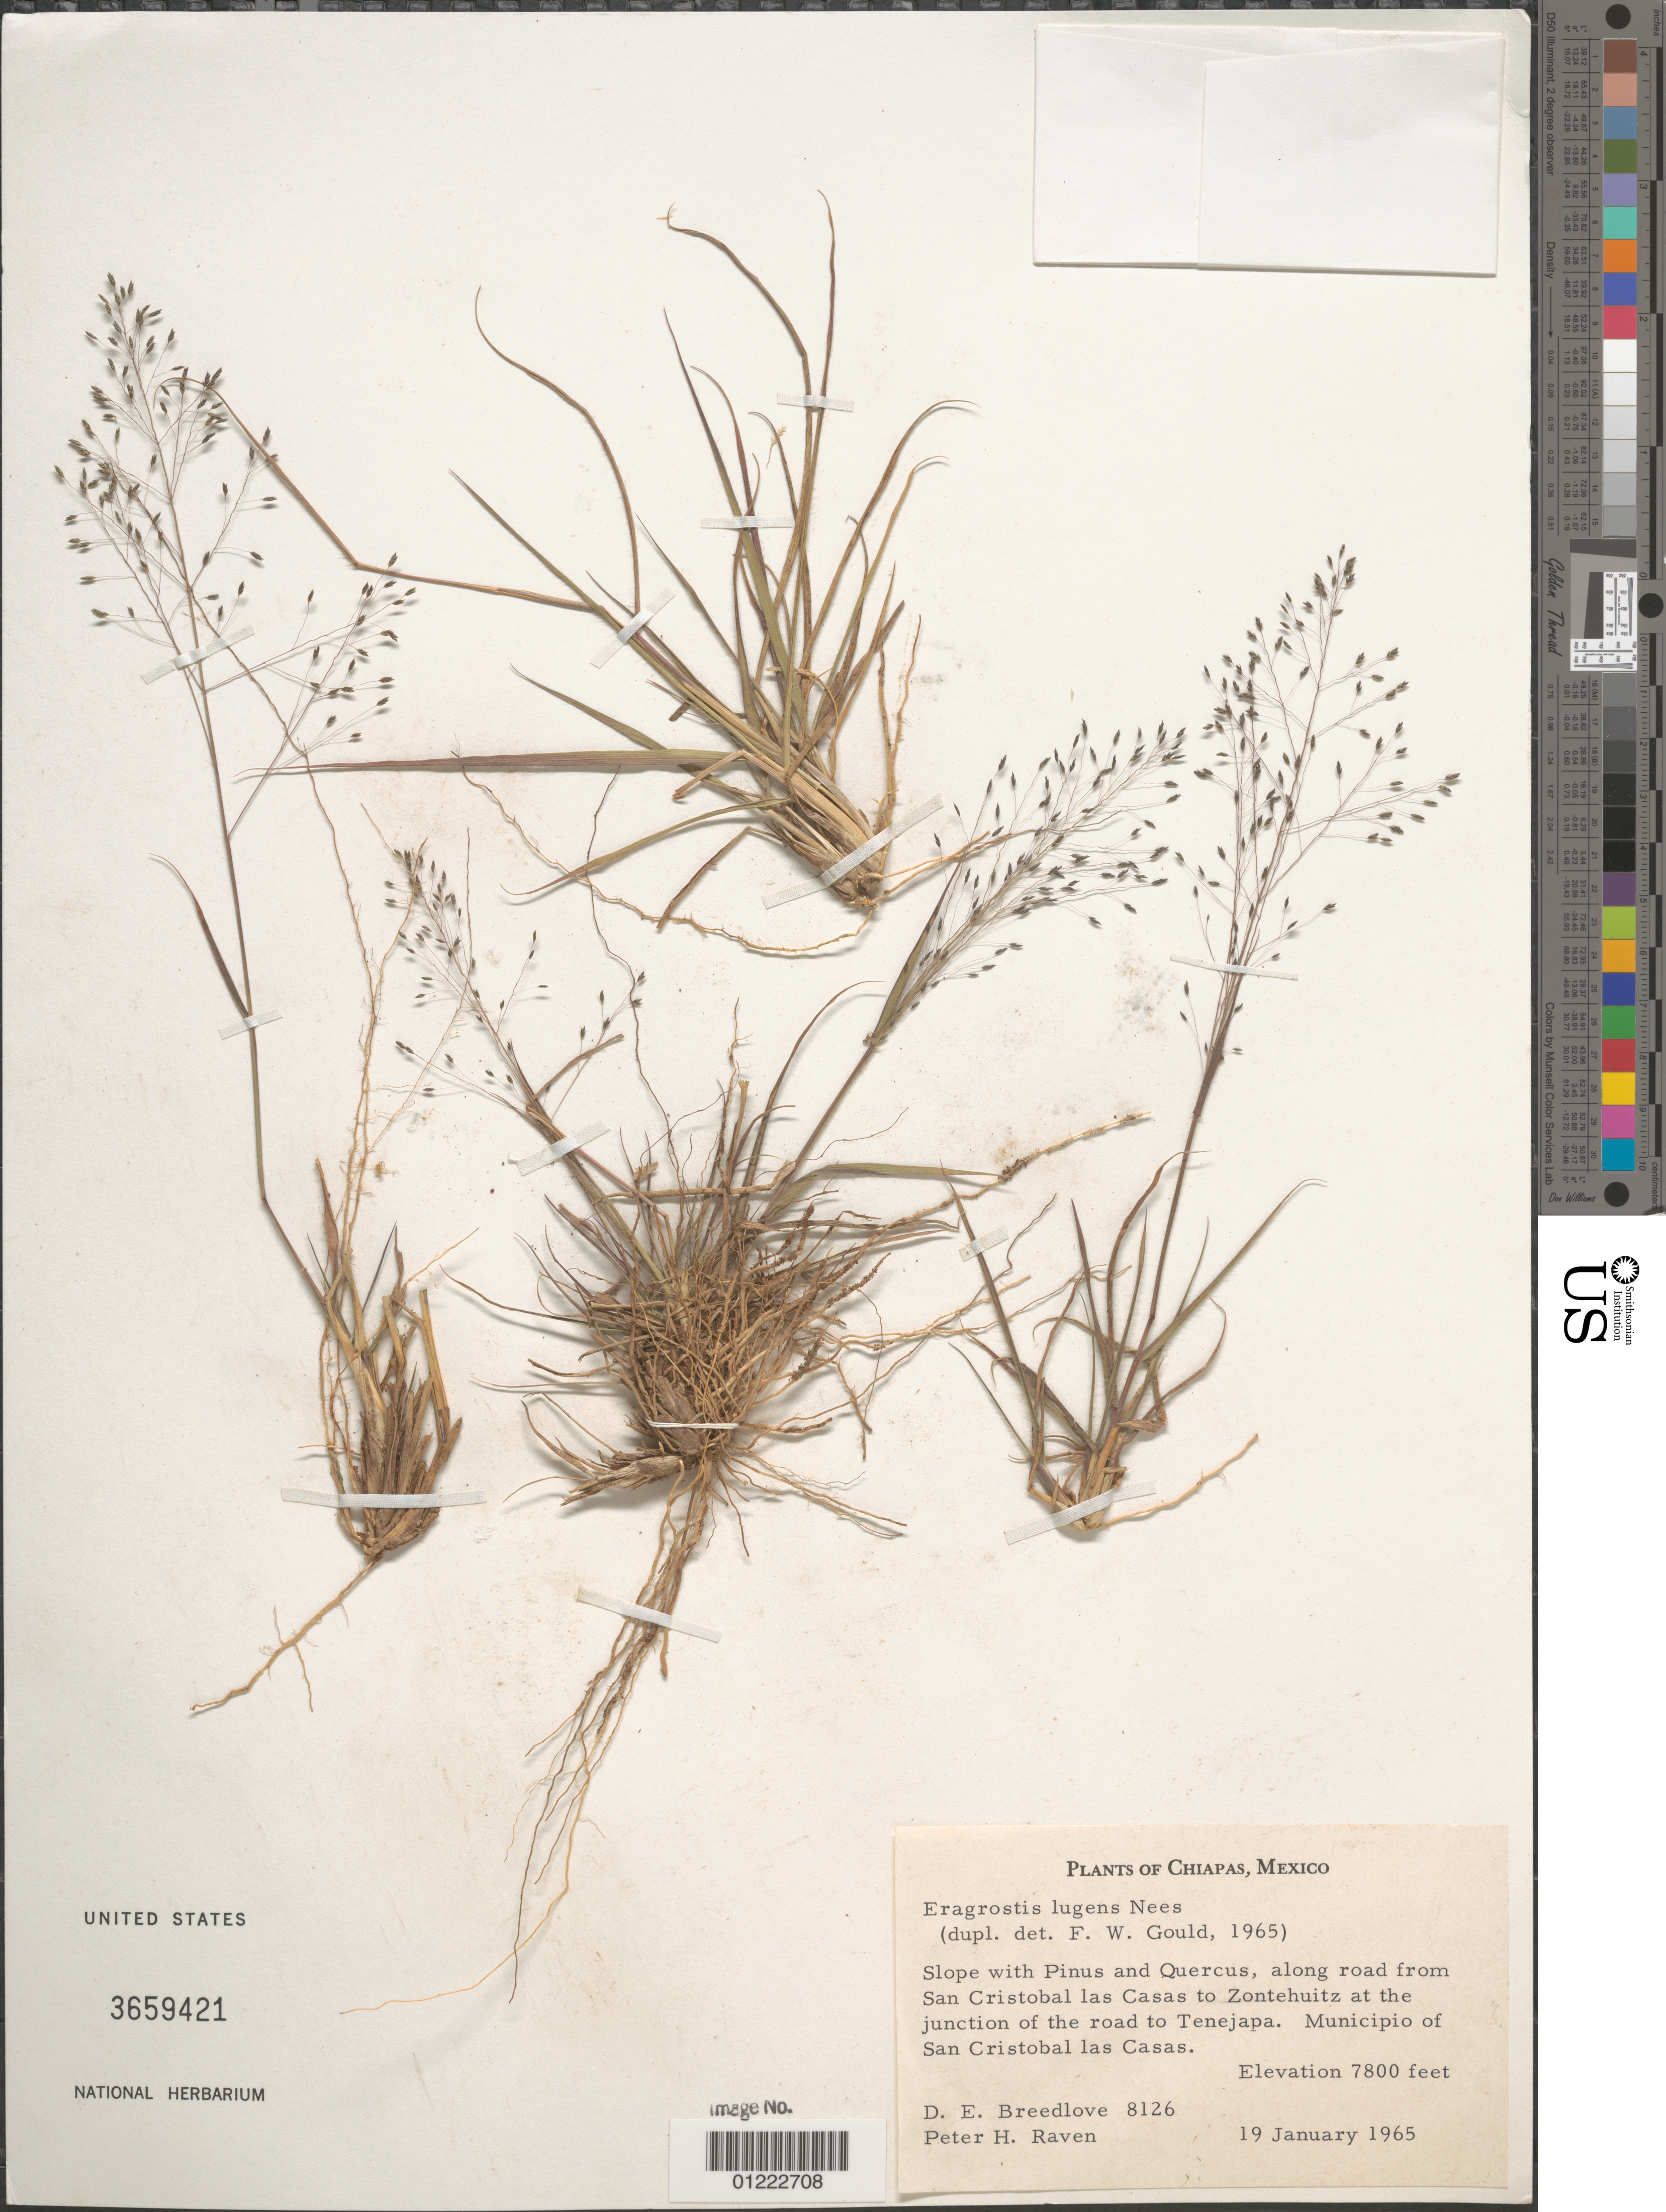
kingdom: Plantae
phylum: Tracheophyta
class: Liliopsida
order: Poales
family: Poaceae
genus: Eragrostis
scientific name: Eragrostis lugens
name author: Nees in Mart.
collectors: D. E. Breedlove & P. H. Raven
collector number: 8126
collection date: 1965-01-19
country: Mexico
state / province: Chiapas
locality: along road from San Cristobal las Casas to Zontehuitz at the junction of the road to Tenejapa. Municipio of San Cristobal las Casas.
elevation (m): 2377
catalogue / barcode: US 3659421